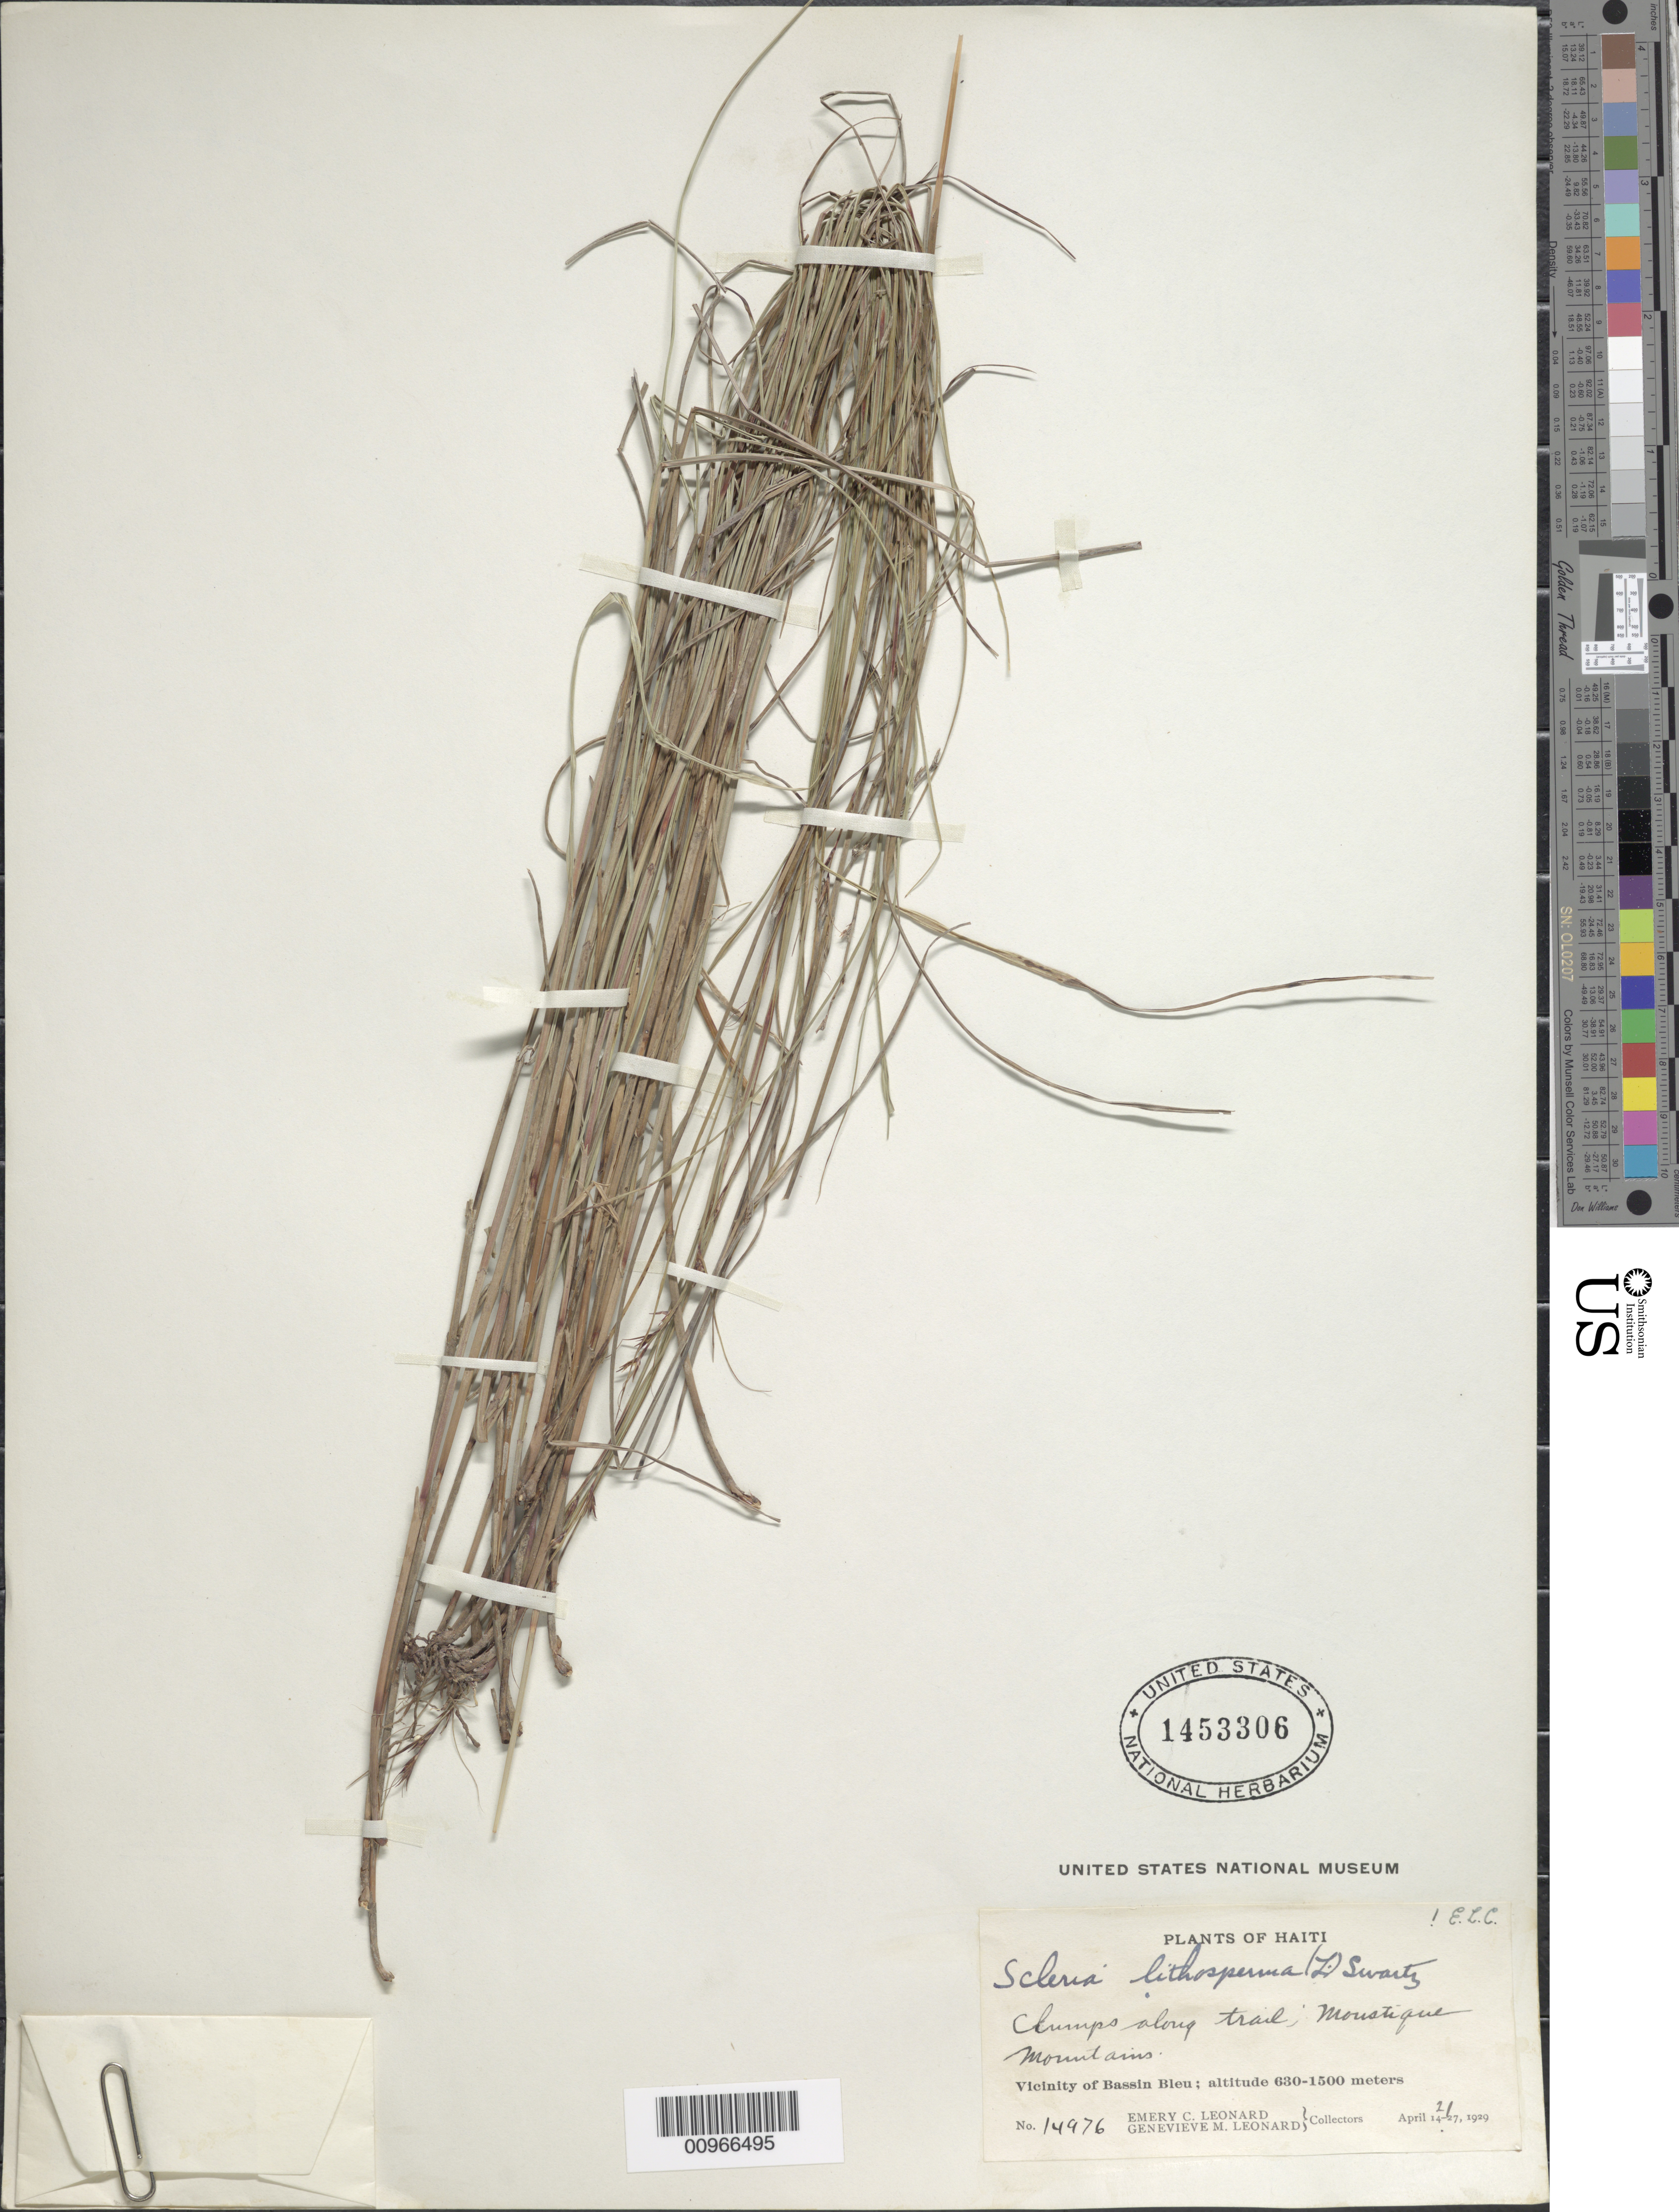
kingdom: Plantae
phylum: Tracheophyta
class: Liliopsida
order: Poales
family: Cyperaceae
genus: Scleria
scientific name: Scleria lithosperma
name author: (L.) Sw.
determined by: Core, E. L.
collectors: E. C. Leonard & G. M. Leonard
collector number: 14976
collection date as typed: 21 Apr 1929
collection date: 1929-04-21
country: Haiti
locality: Vicinity of Bassin Bleu, Moustique Moutains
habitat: Along trail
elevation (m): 630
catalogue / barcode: US 1453306